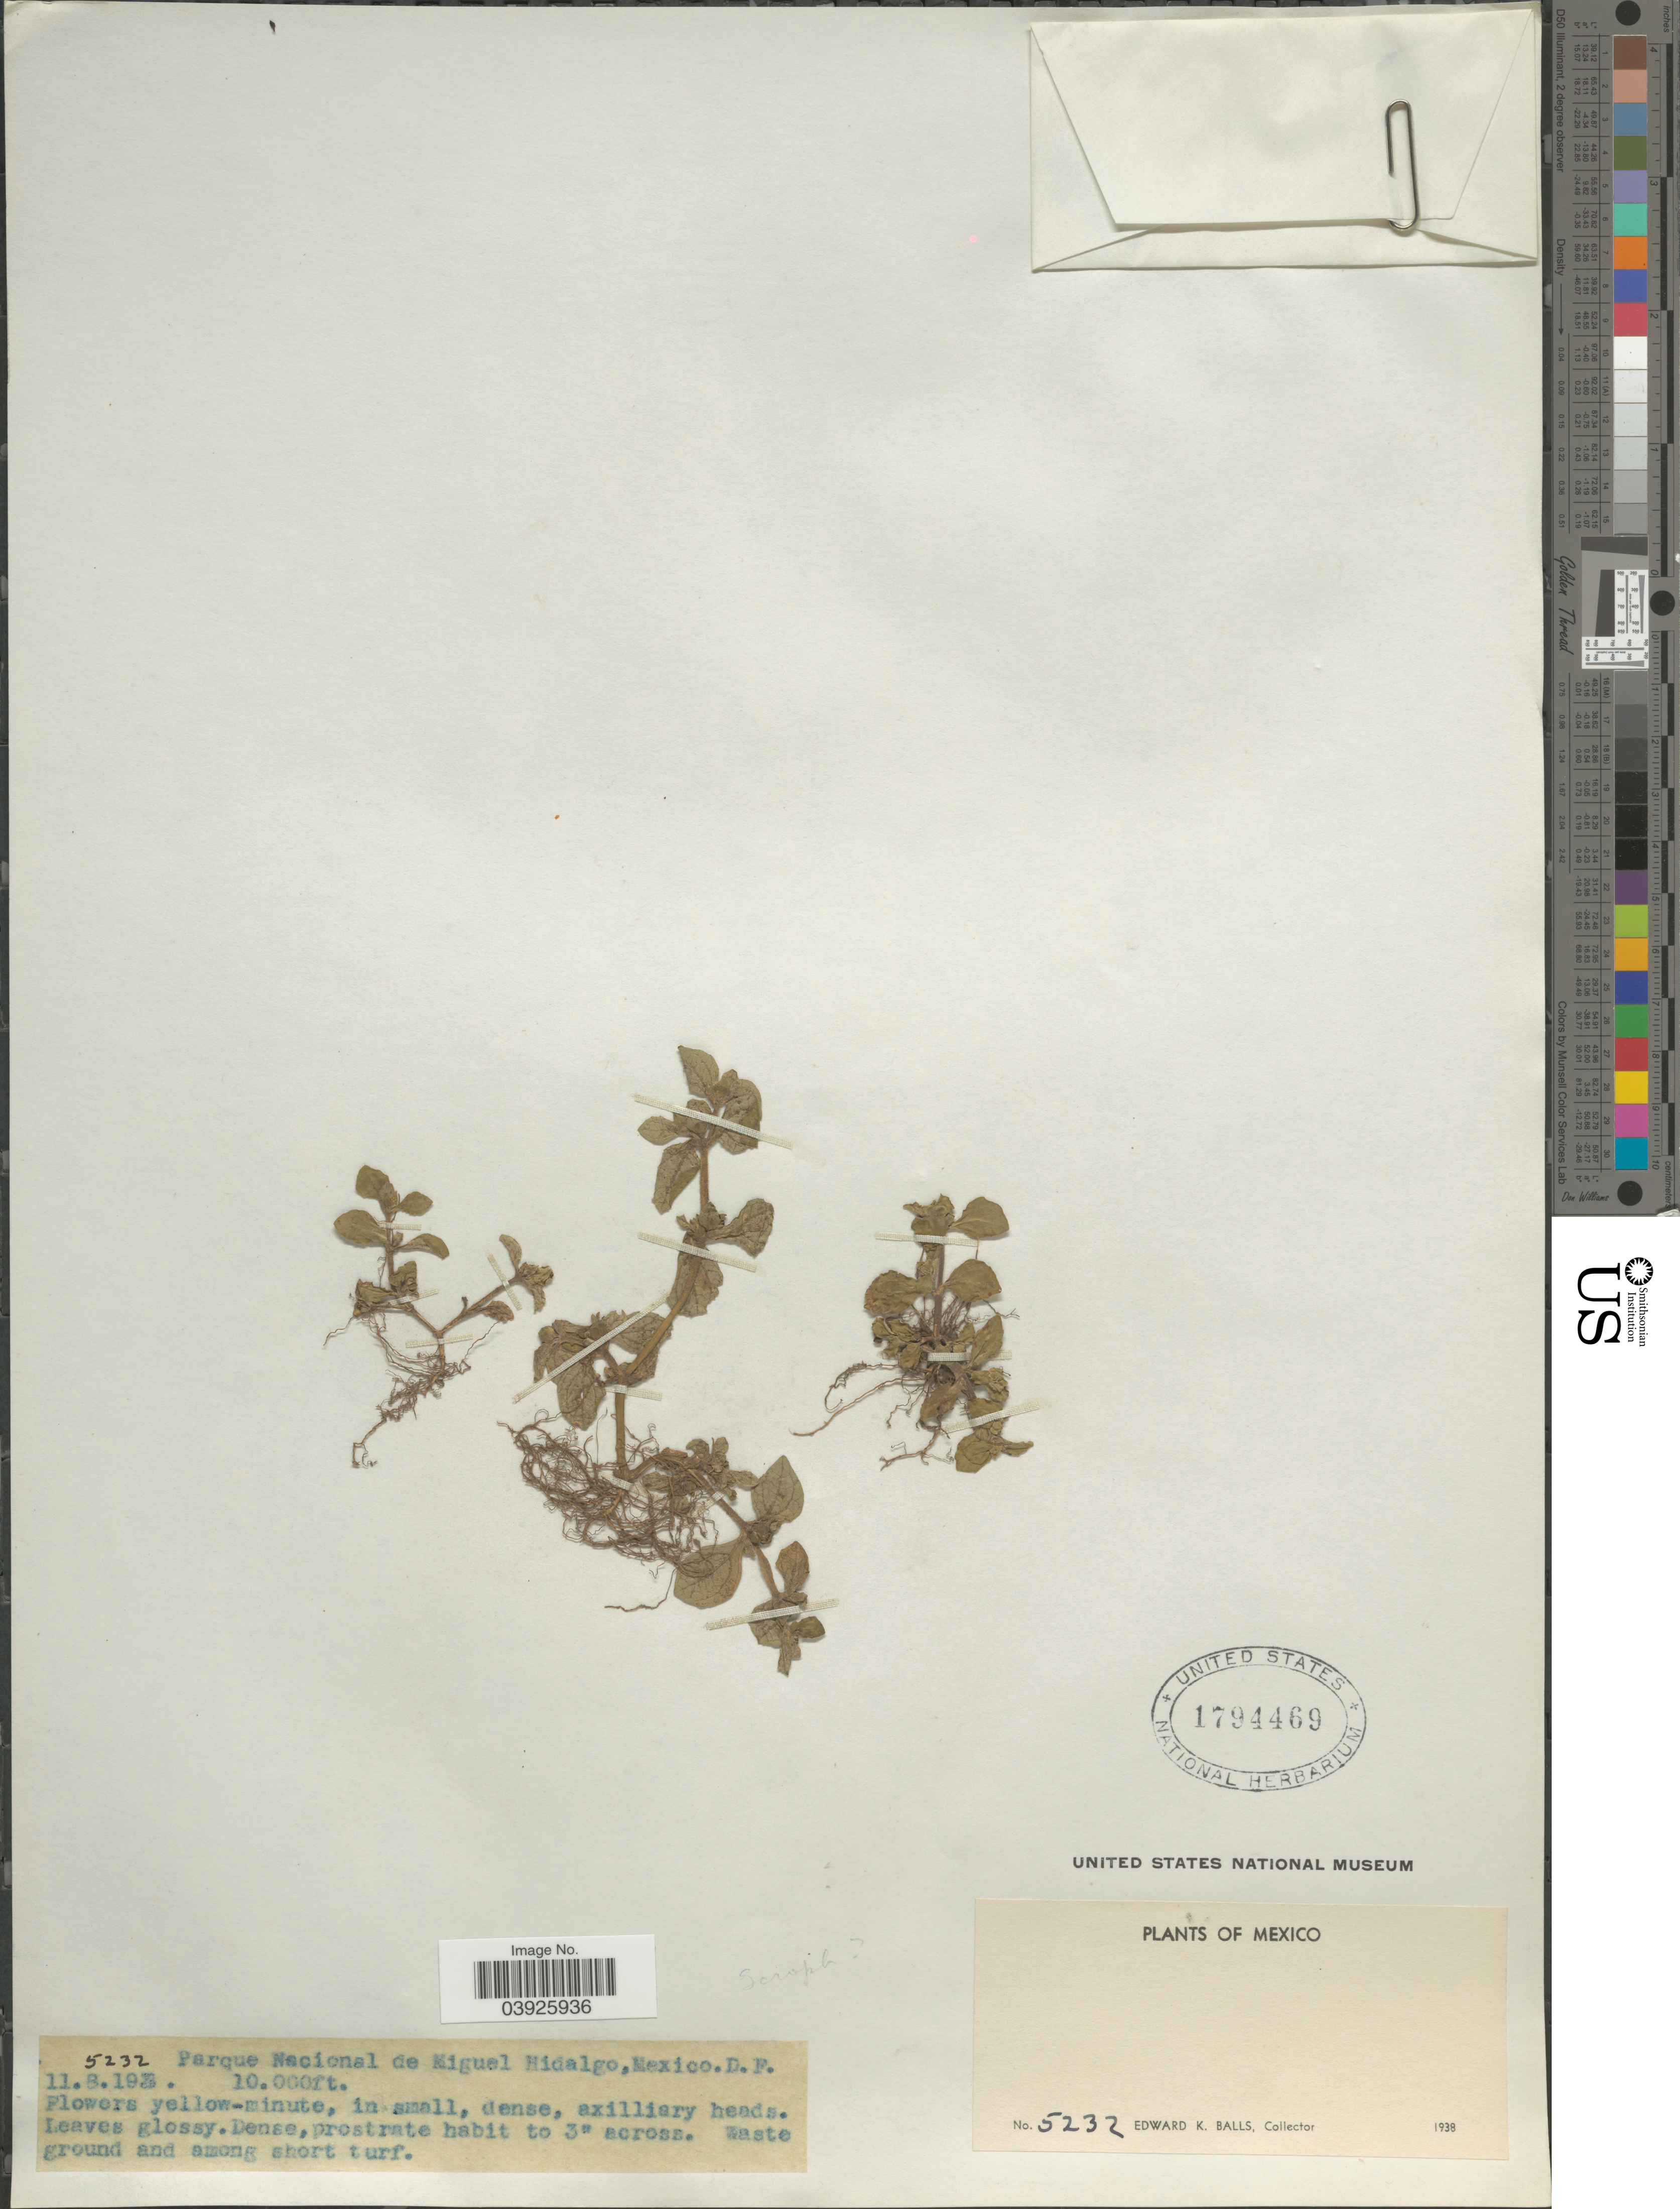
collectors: E. K. Balls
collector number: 5232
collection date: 1938-08-11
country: Mexico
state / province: Distrito Federal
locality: Parque Nacional de Miguel Hidalgo.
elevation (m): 3048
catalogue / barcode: US 1794469